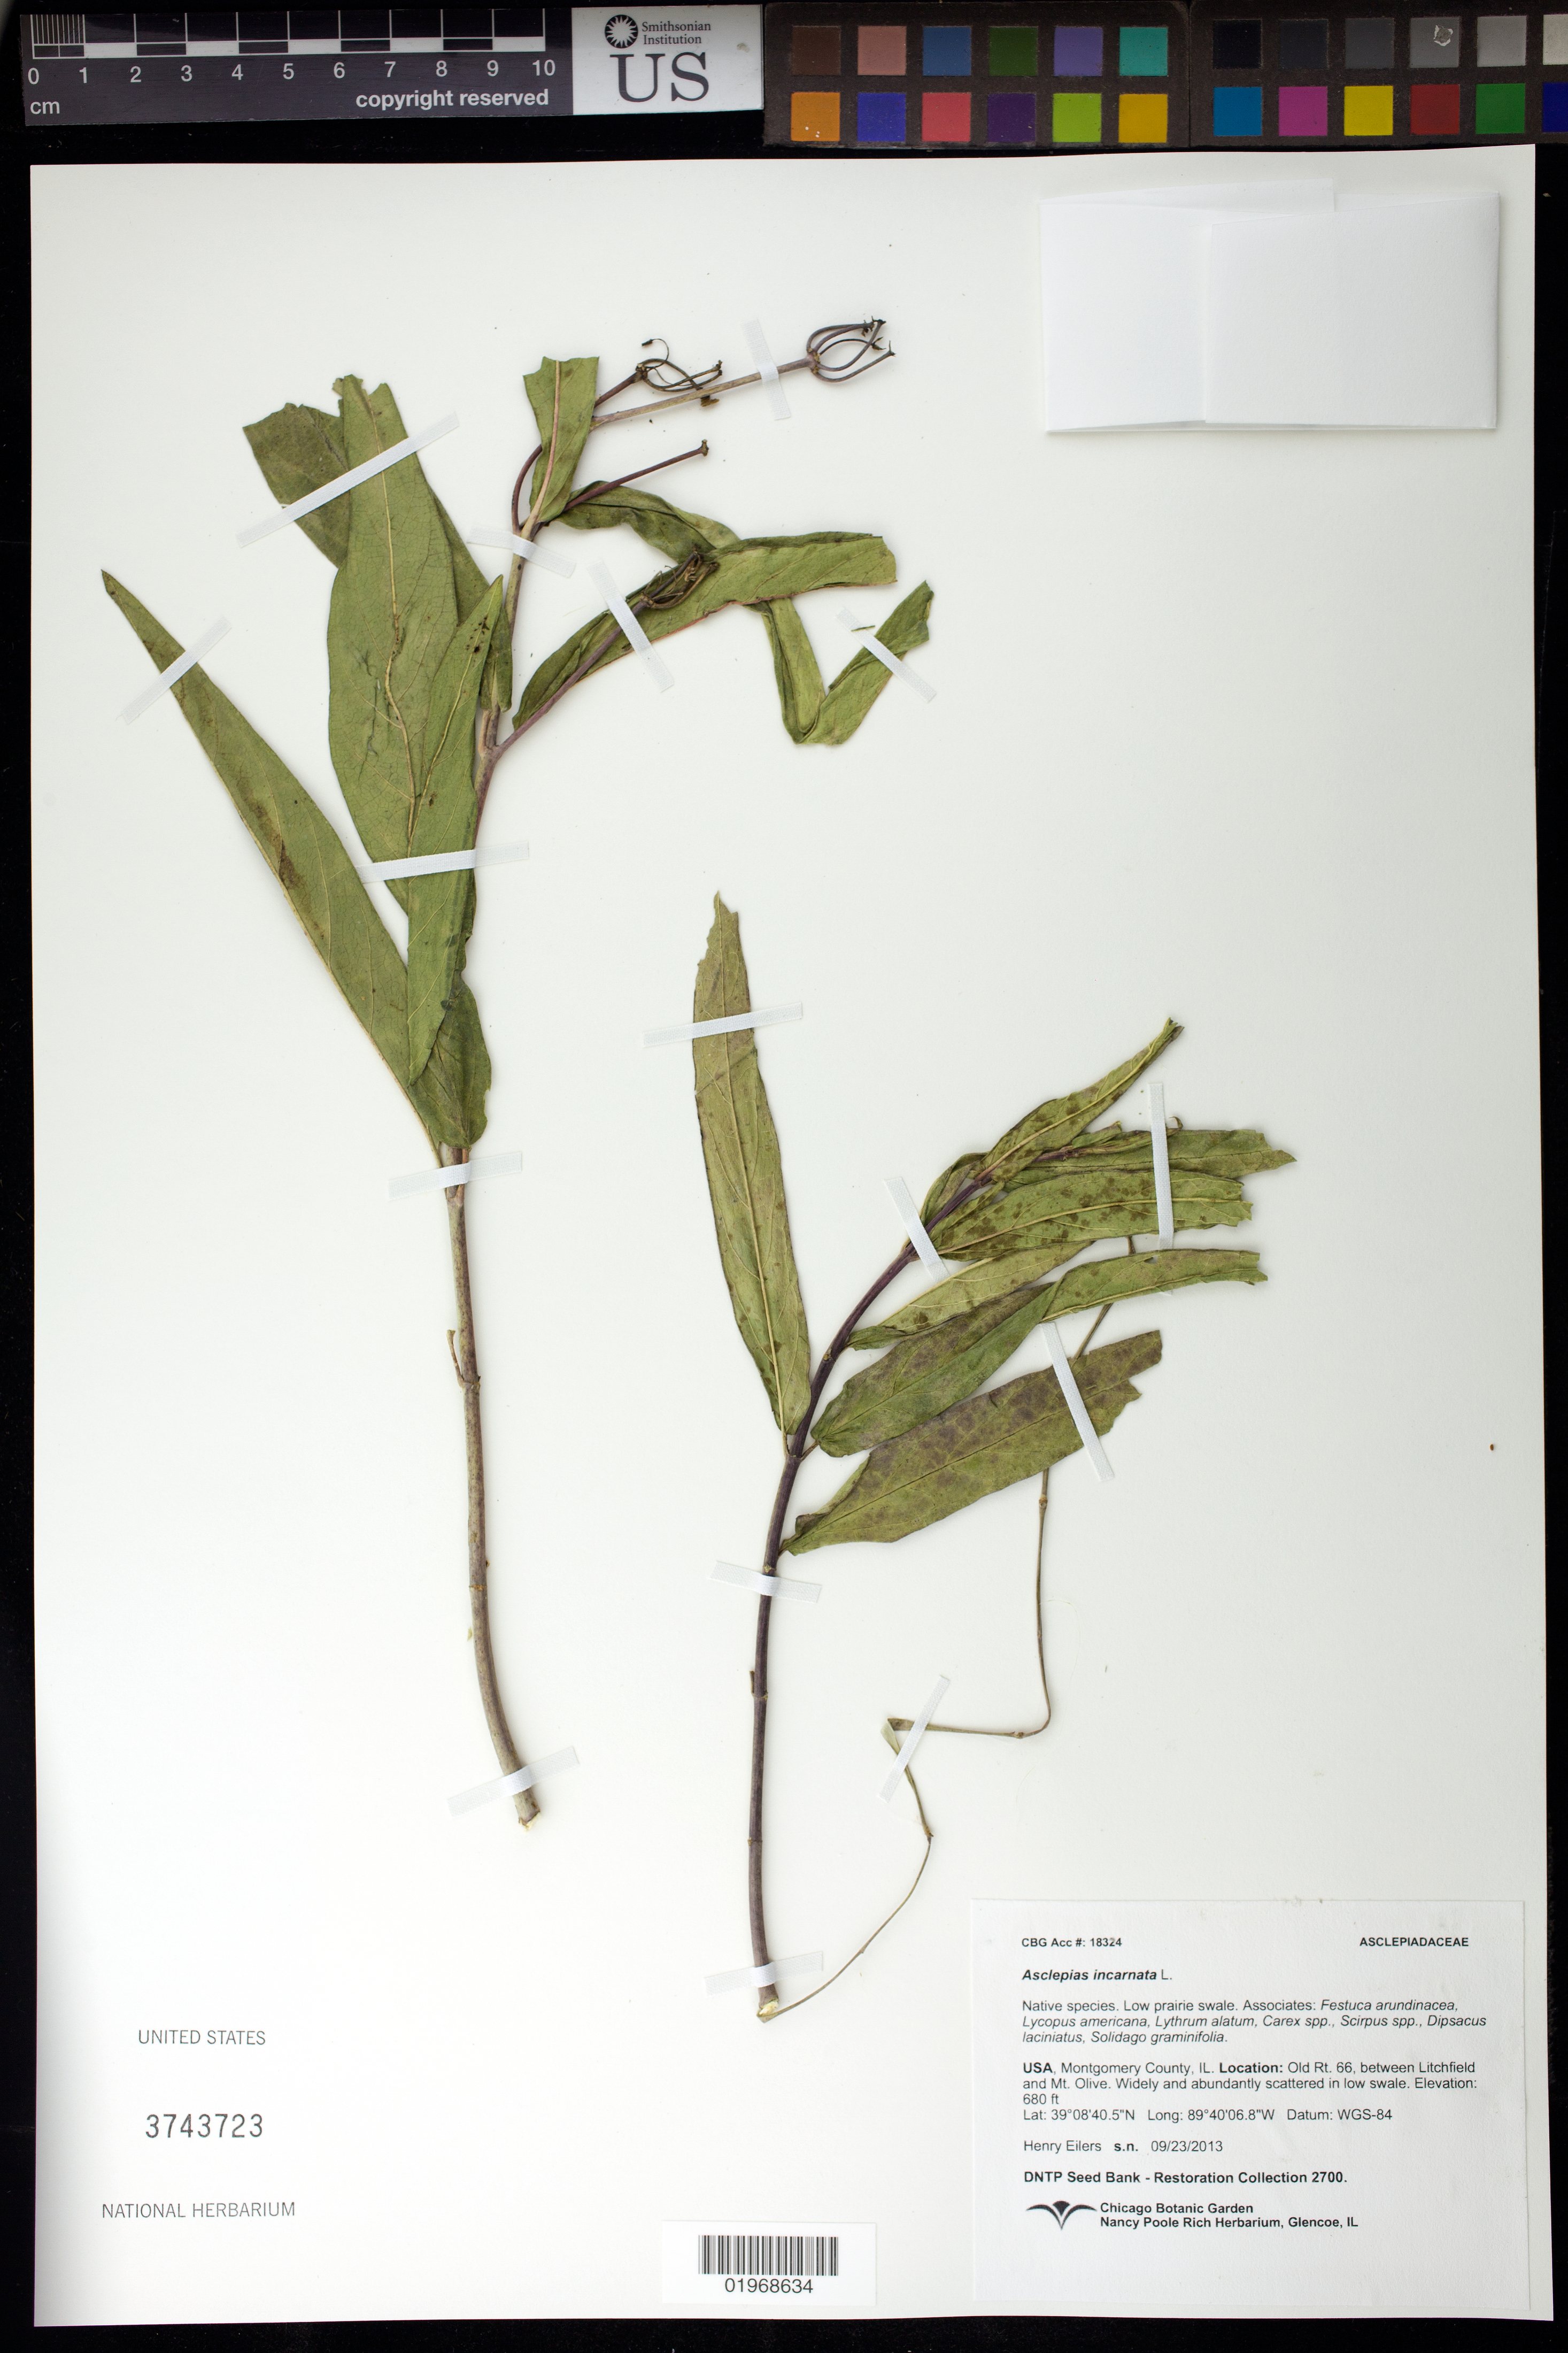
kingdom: Plantae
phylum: Tracheophyta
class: Magnoliopsida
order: Gentianales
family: Apocynaceae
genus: Asclepias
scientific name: Asclepias incarnata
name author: L.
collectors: H. Eilers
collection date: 2013-09-23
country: United States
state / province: Illinois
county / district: Montgomery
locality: Between Litchfield and Mt. Olive, old Rt. 66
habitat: Low prairie swale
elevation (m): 207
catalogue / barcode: US 3743723